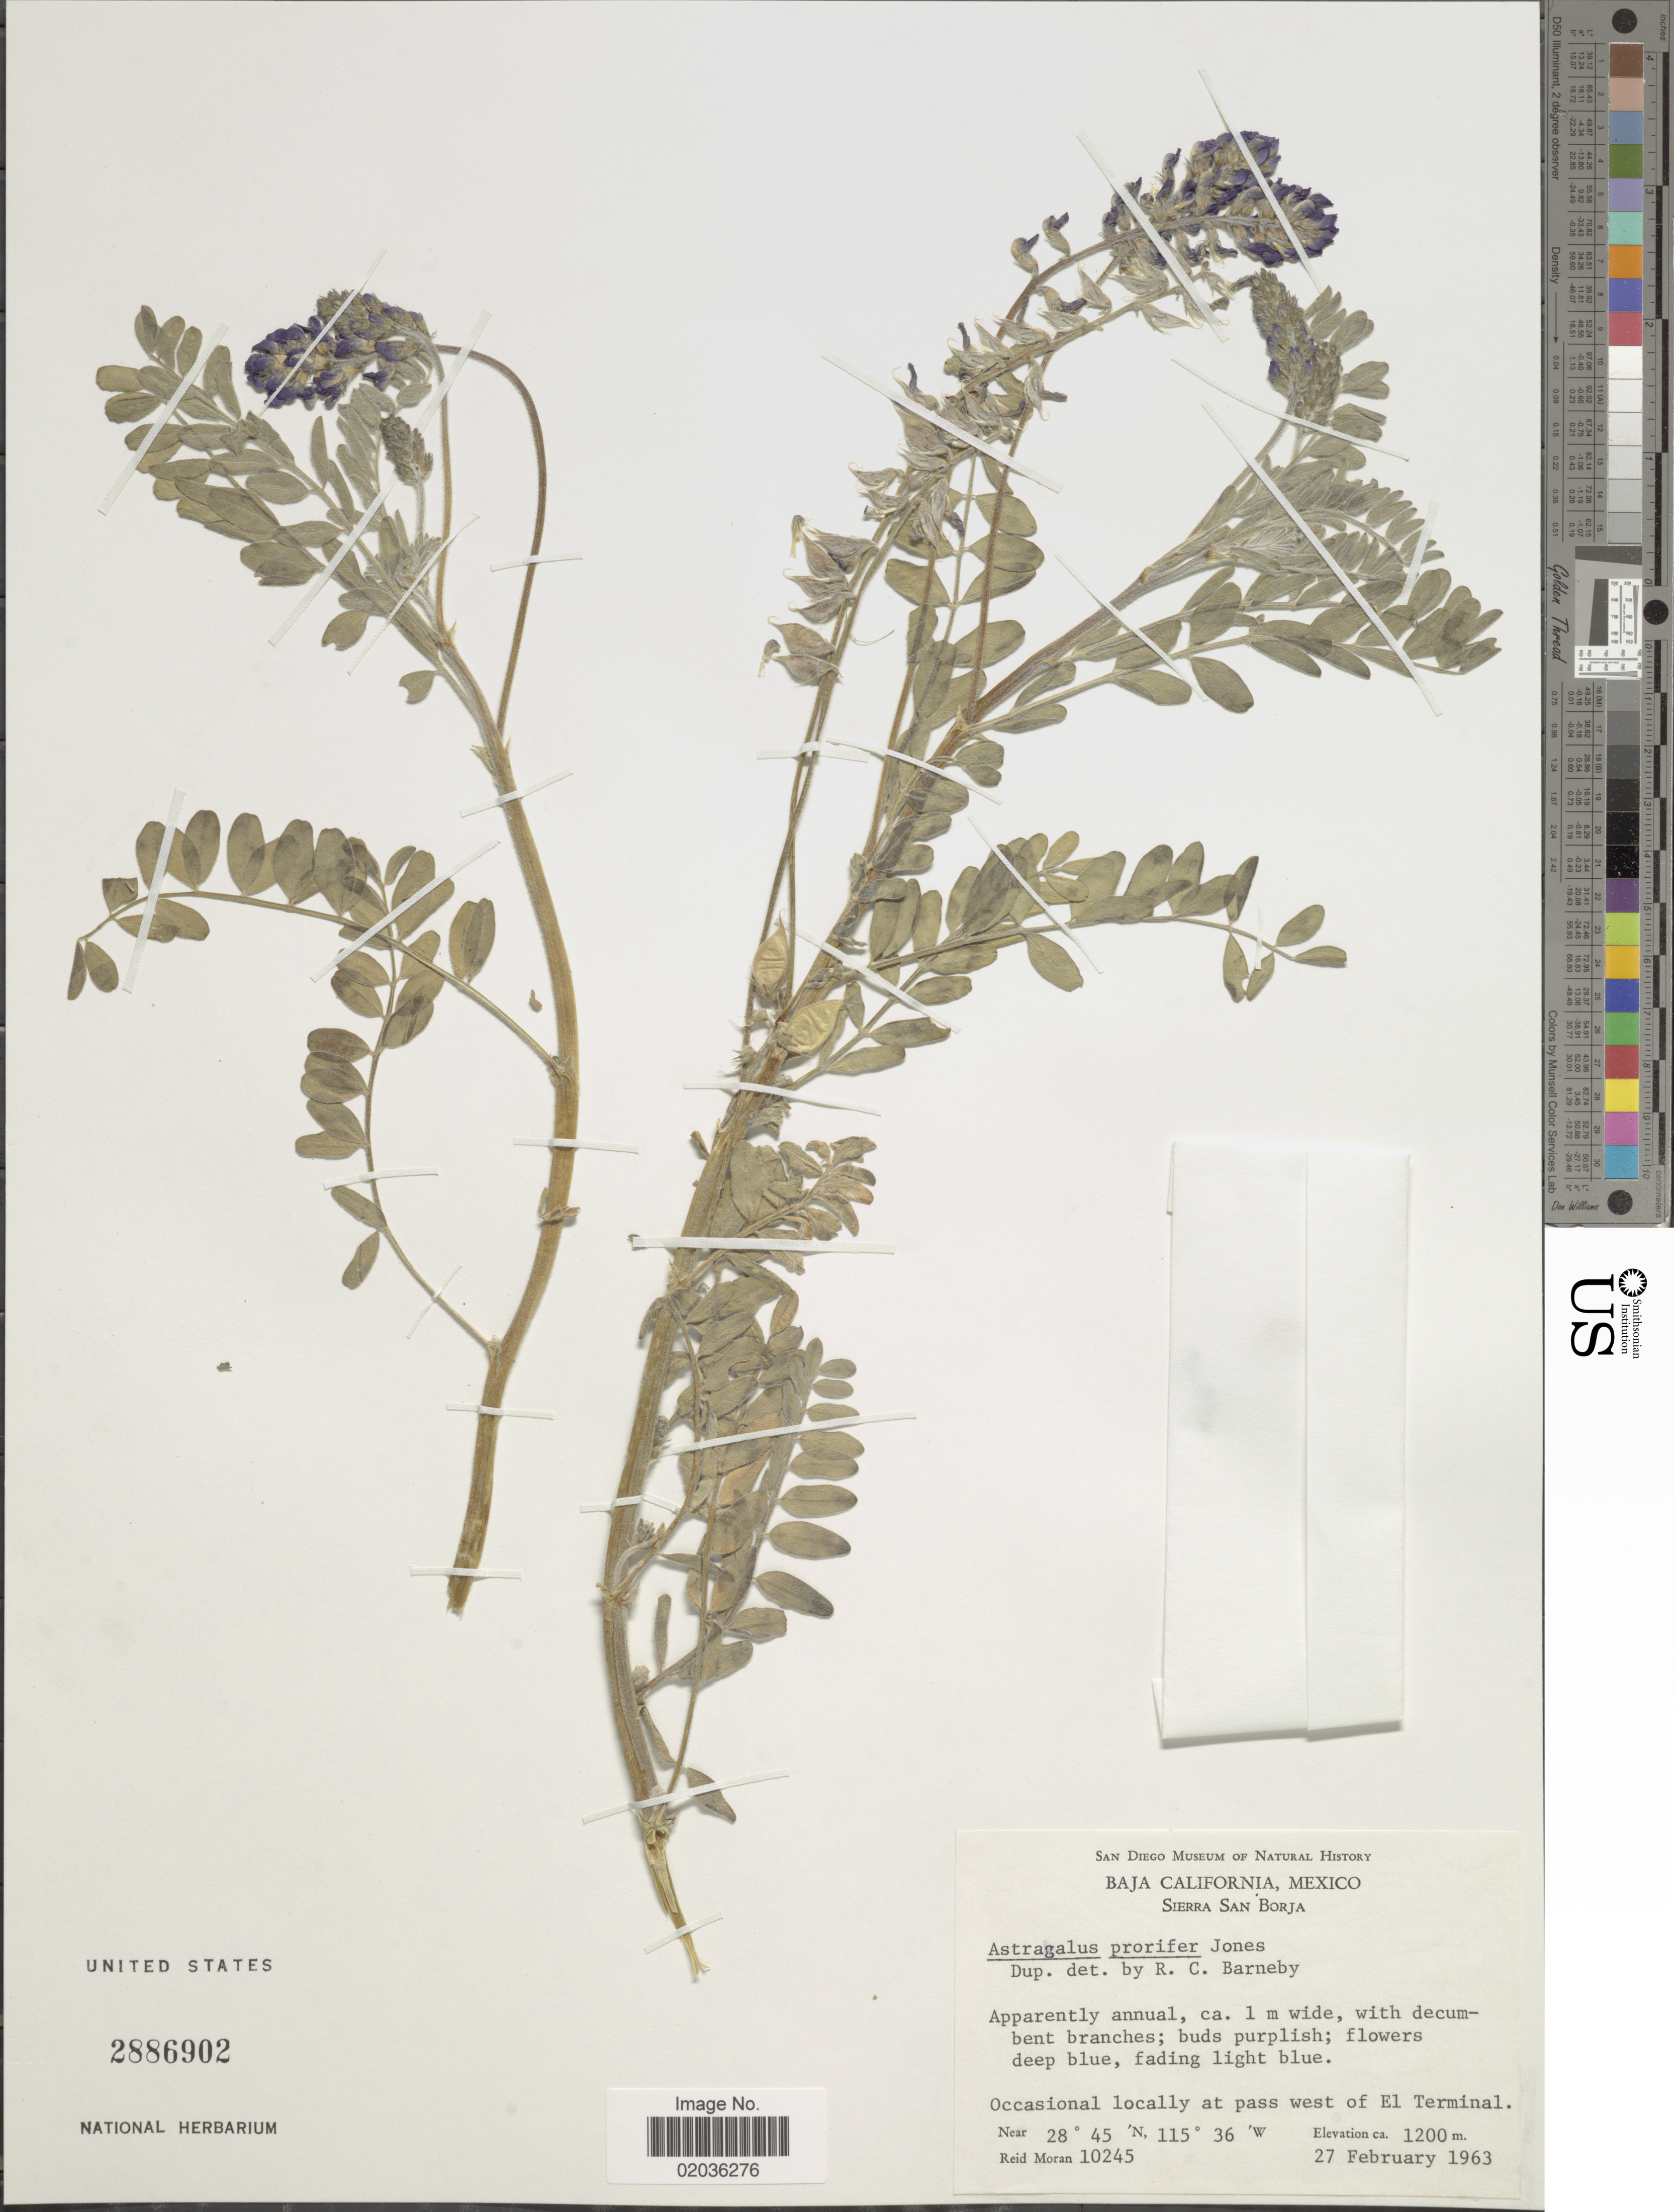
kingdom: Plantae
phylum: Tracheophyta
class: Magnoliopsida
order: Fabales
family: Fabaceae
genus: Astragalus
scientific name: Astragalus prorifer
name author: M.E. Jones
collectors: R. V. Moran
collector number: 10245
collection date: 1963-02-27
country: Mexico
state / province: Baja California Norte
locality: Sierra San Borja, Occasional locally at pass west of El Terminal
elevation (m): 1200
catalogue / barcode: US 2886902